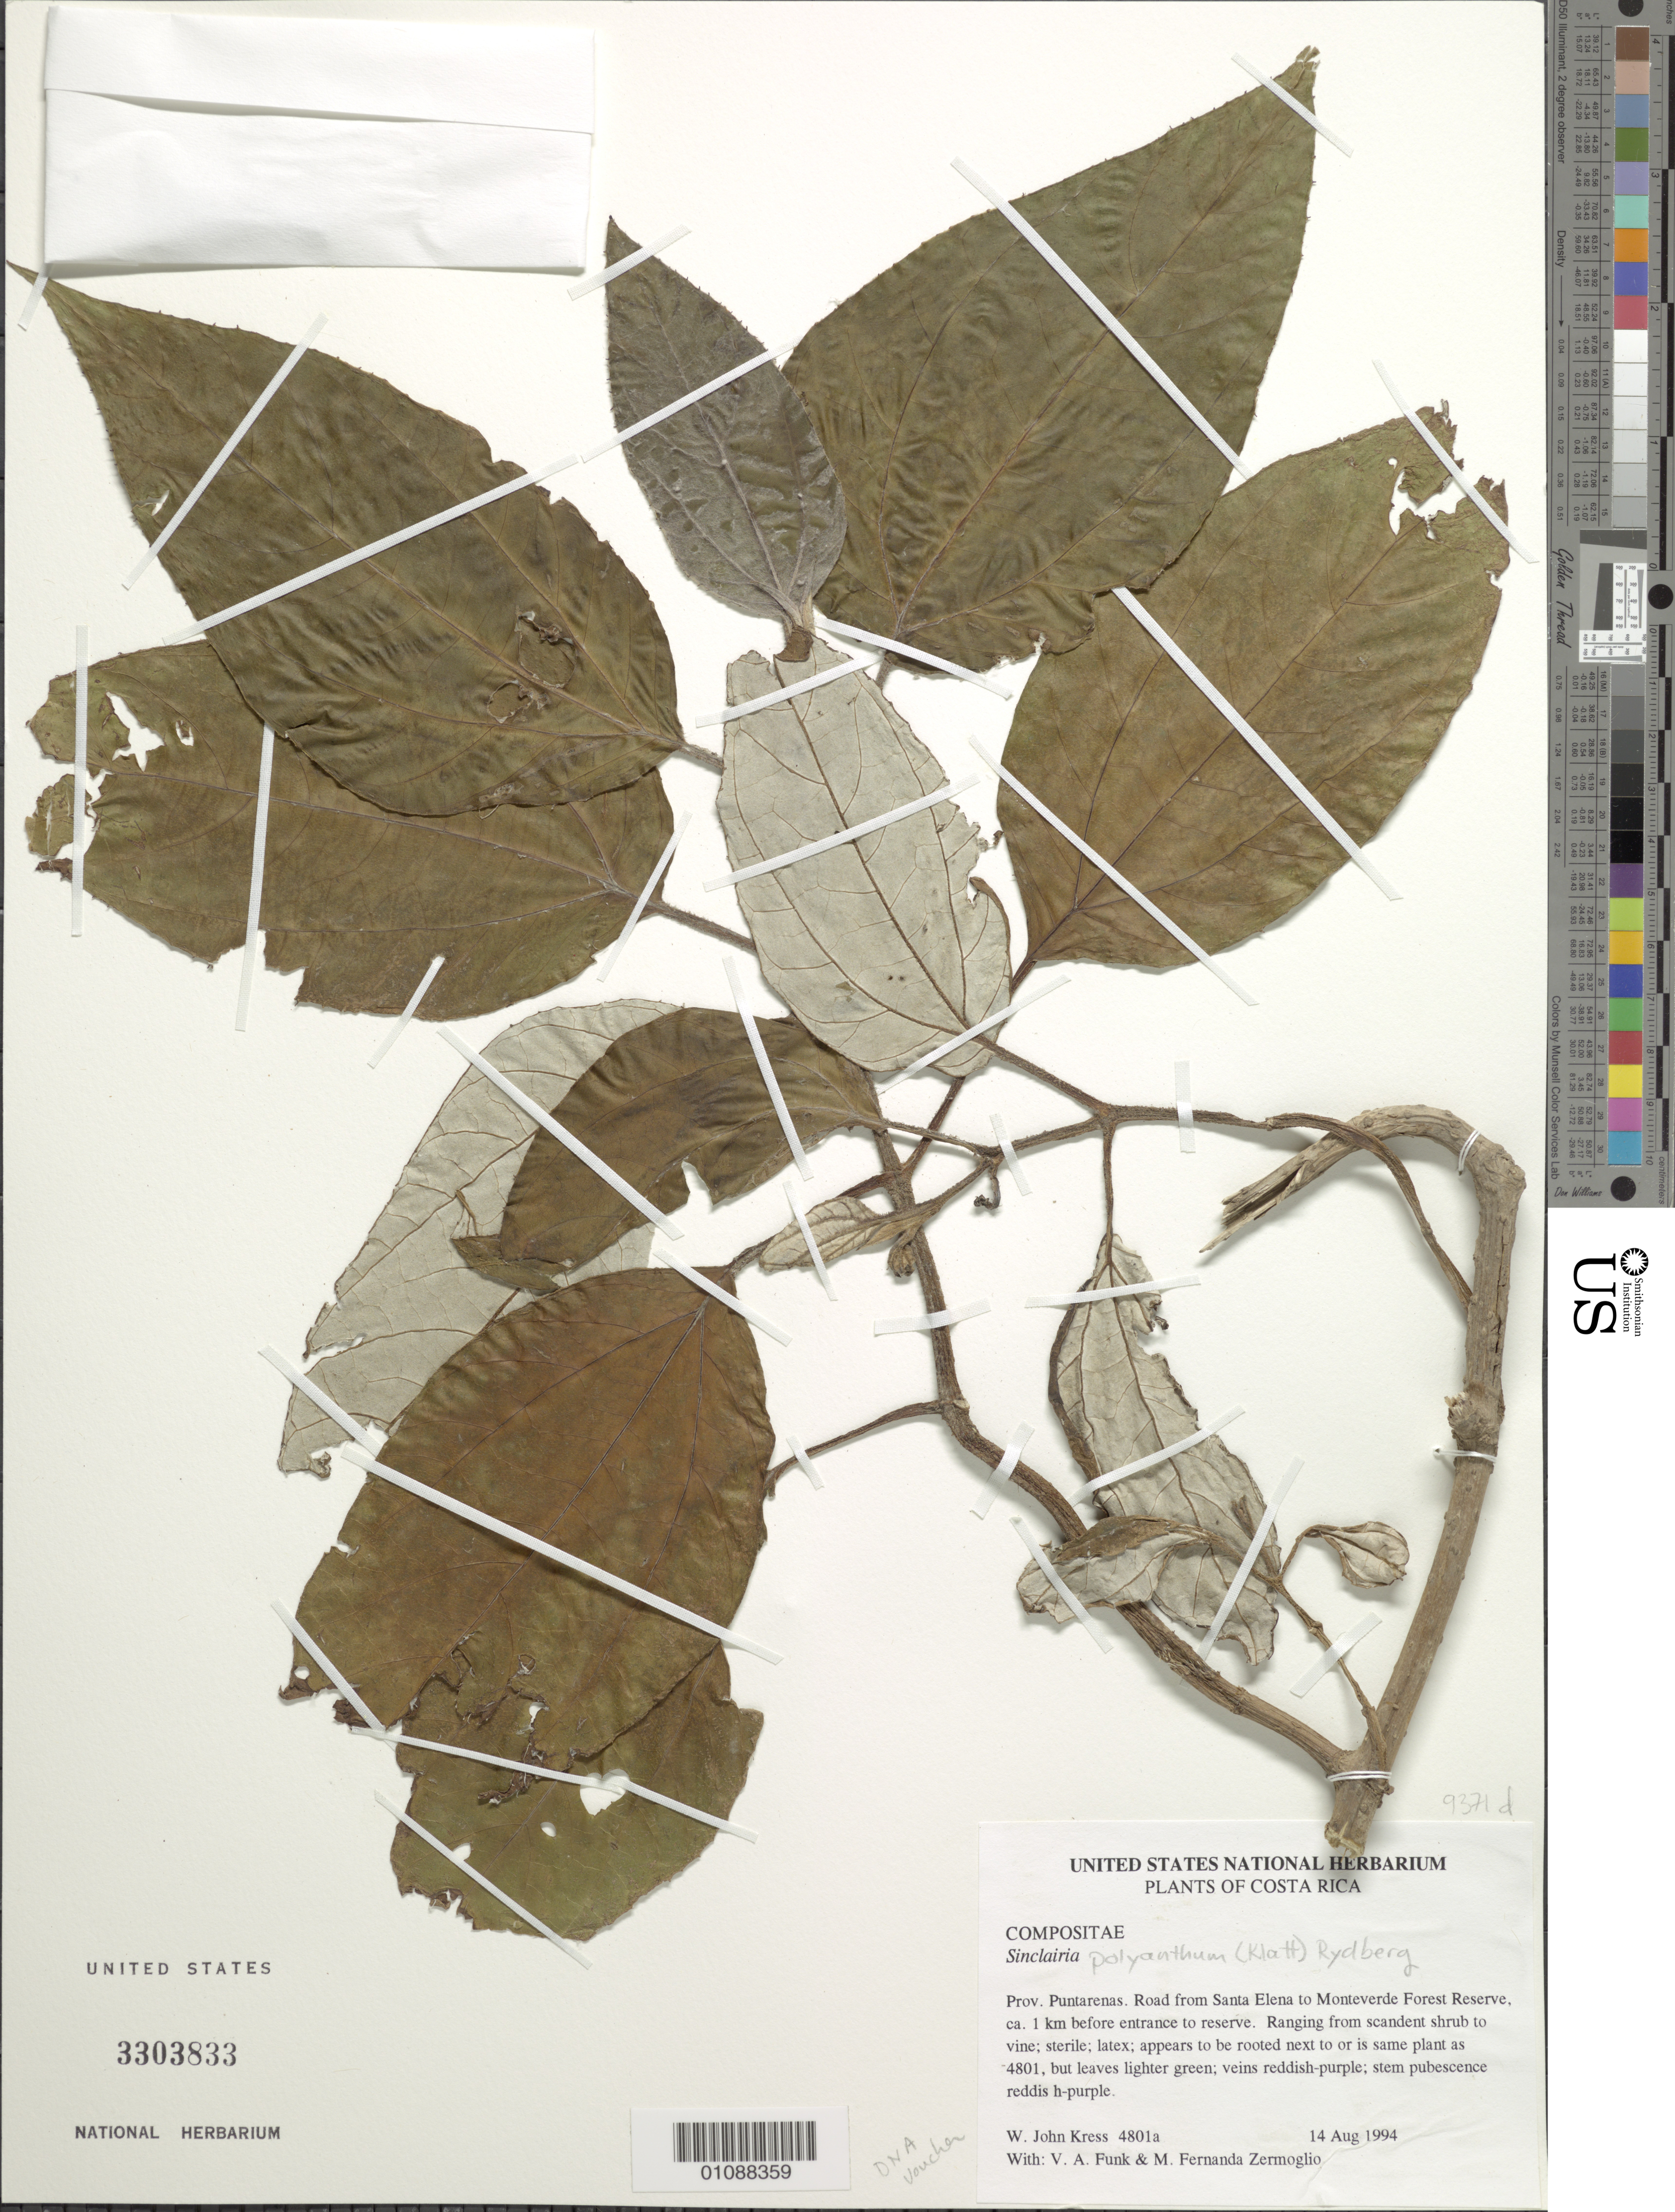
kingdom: Plantae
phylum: Tracheophyta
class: Magnoliopsida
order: Asterales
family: Asteraceae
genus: Sinclairia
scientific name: Sinclairia polyantha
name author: (Klatt) Rydb.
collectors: W. J. Kress, V. Funk & M. Zermoglio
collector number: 4801 a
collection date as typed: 14 August 1994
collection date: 1994-08-14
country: Costa Rica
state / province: Puntarenas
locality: Santa Elena to Monteverde Forest Reserve road, ca 1km before entrance to reserve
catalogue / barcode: US 3303833